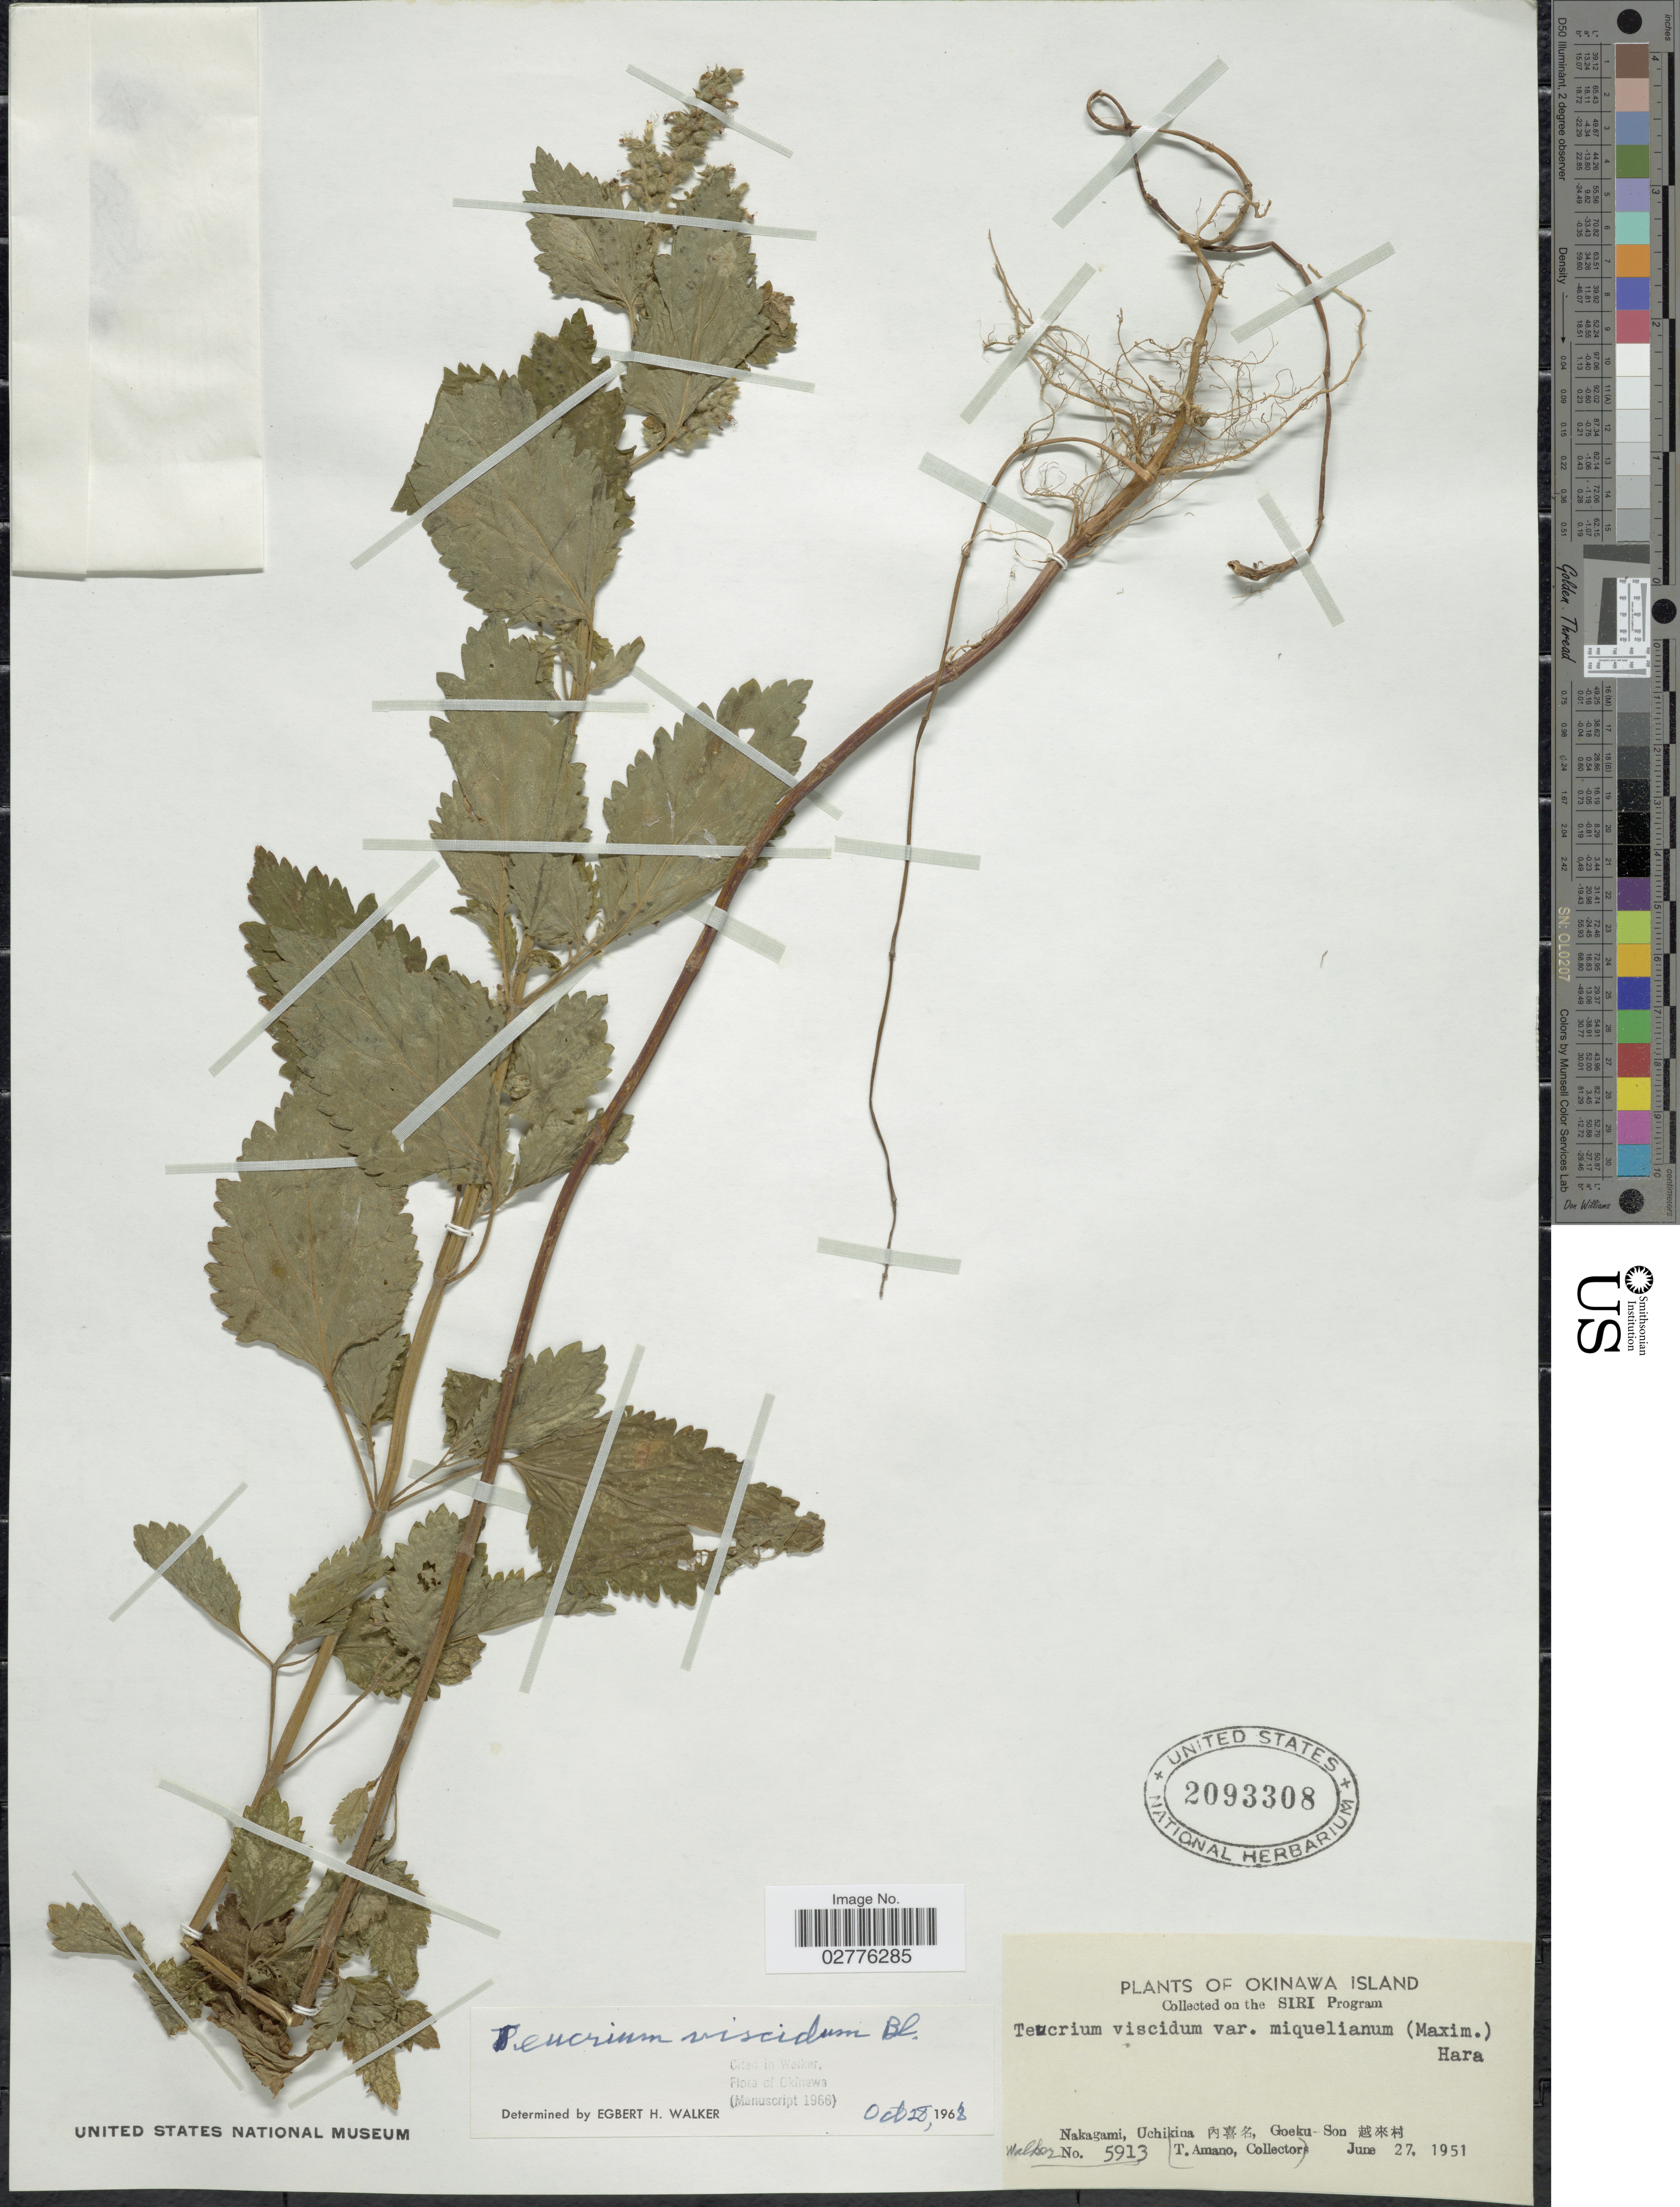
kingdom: Plantae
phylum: Tracheophyta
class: Magnoliopsida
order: Lamiales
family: Lamiaceae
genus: Teucrium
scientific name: Teucrium viscidum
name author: Blume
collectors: -. Walker & T. Amano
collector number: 5913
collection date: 1951-06-27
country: Japan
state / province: Okinawa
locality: Nakagami, Uchikina, Goeku-Son. Okinawa Island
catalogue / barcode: US 2093308